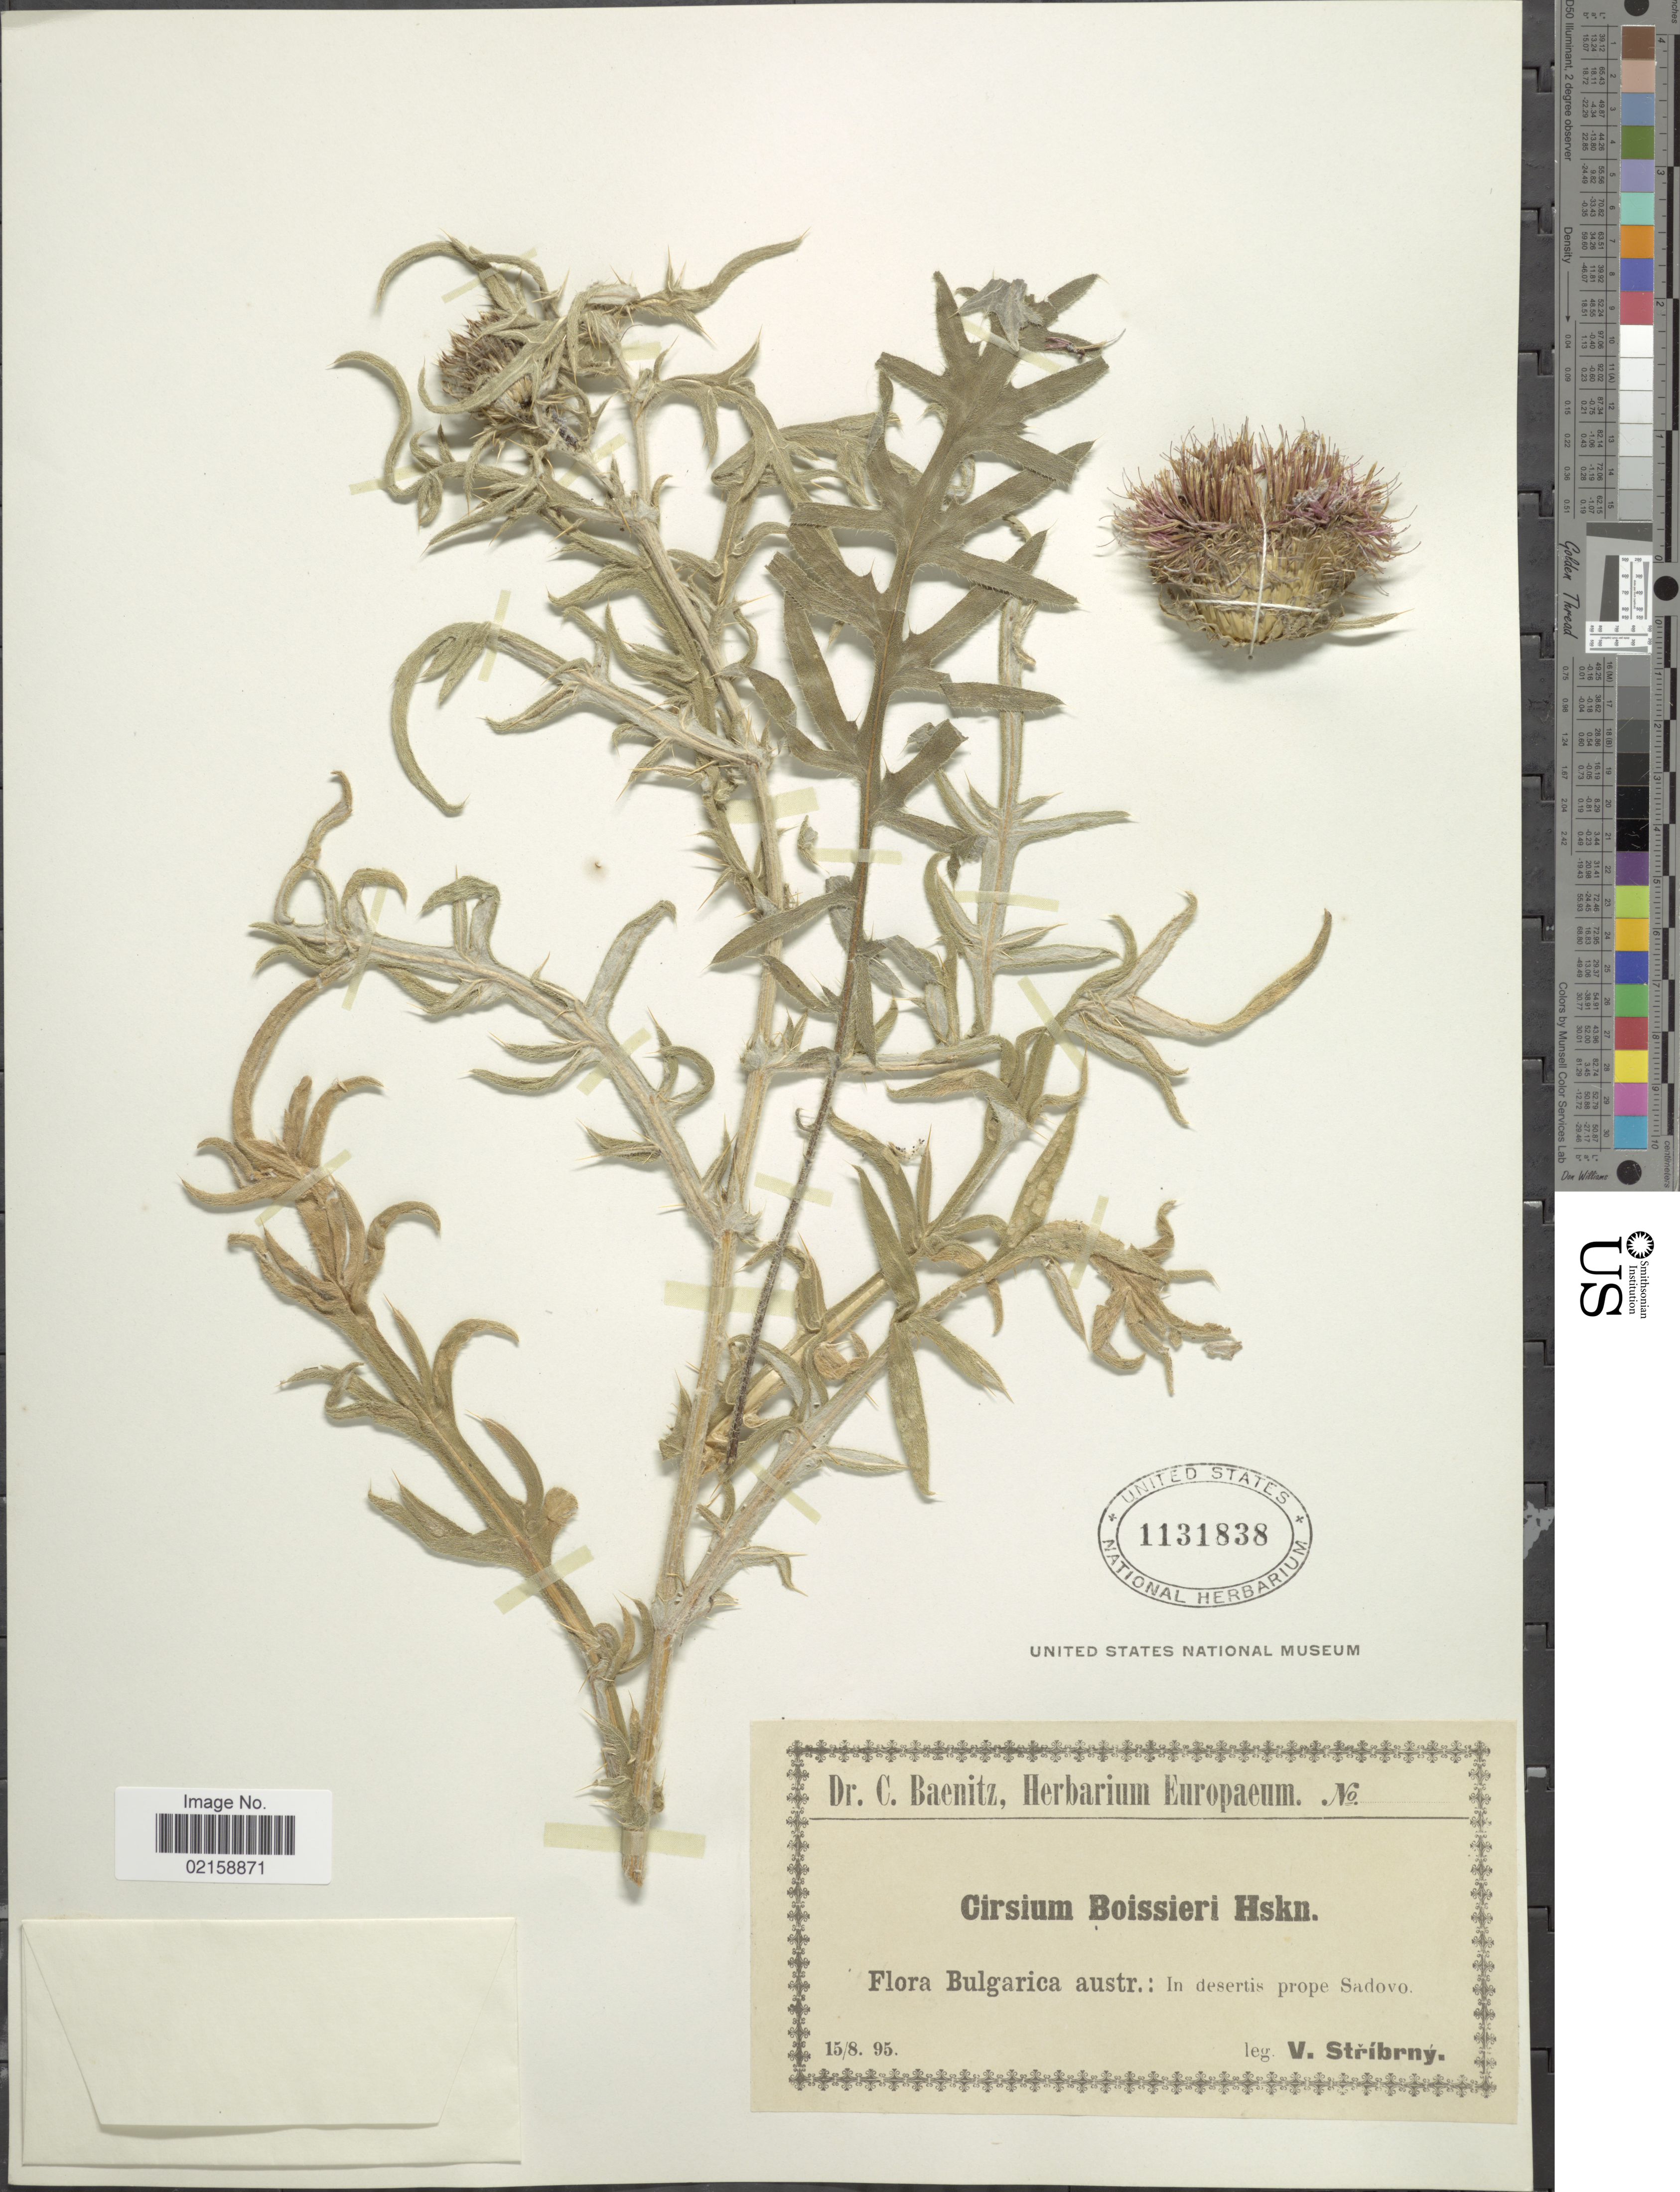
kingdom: Plantae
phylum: Tracheophyta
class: Magnoliopsida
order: Asterales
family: Asteraceae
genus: Cirsium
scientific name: Cirsium boissieri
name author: Stribrny ex Hayek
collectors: V. Stribrny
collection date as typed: Transcribed d/m/y: 15/8/95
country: Bulgaria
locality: Bulgarica austr.: in desertis prope Sadovo.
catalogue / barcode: US 1131838